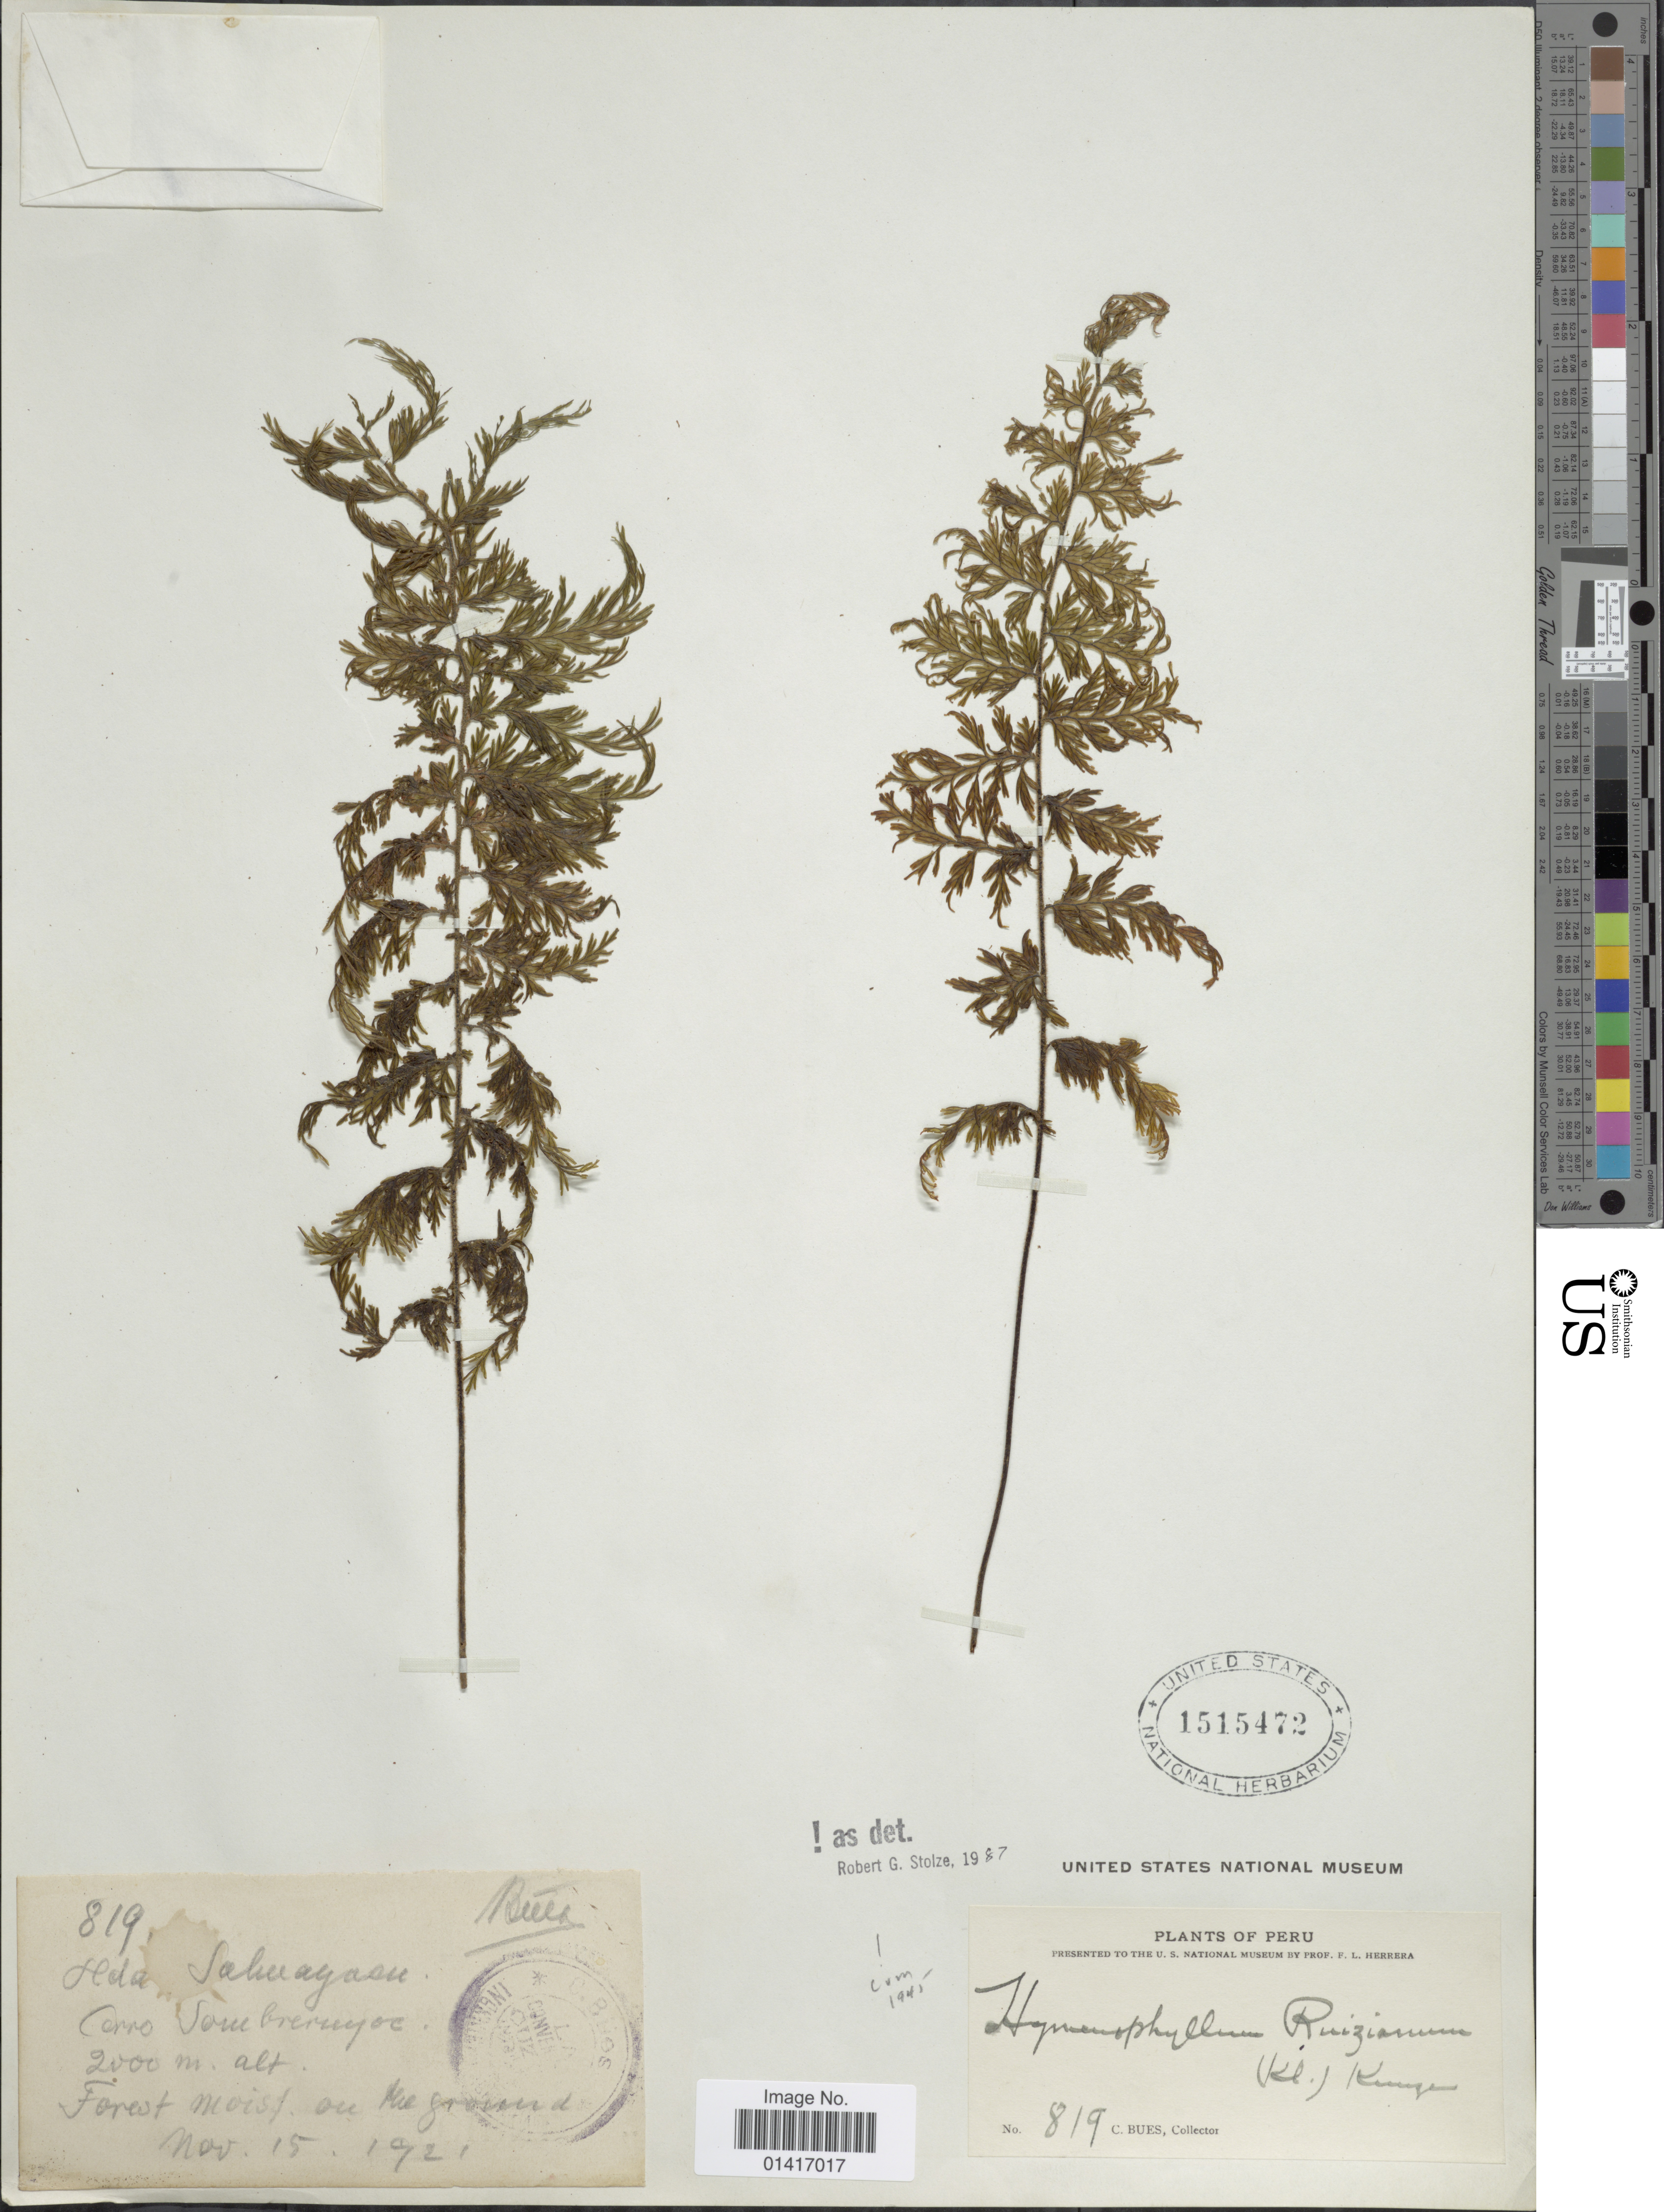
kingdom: Plantae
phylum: Tracheophyta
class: Polypodiopsida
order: Hymenophyllales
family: Hymenophyllaceae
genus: Hymenophyllum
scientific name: Hymenophyllum ruizianum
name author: (Klotzsch) Kunze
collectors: C. Bues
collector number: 819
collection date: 1921-11-15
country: Peru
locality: Hda. Sahuayacu. Cerro Sombreruyoc. Forest moist on the ground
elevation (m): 2000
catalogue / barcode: US 1515472